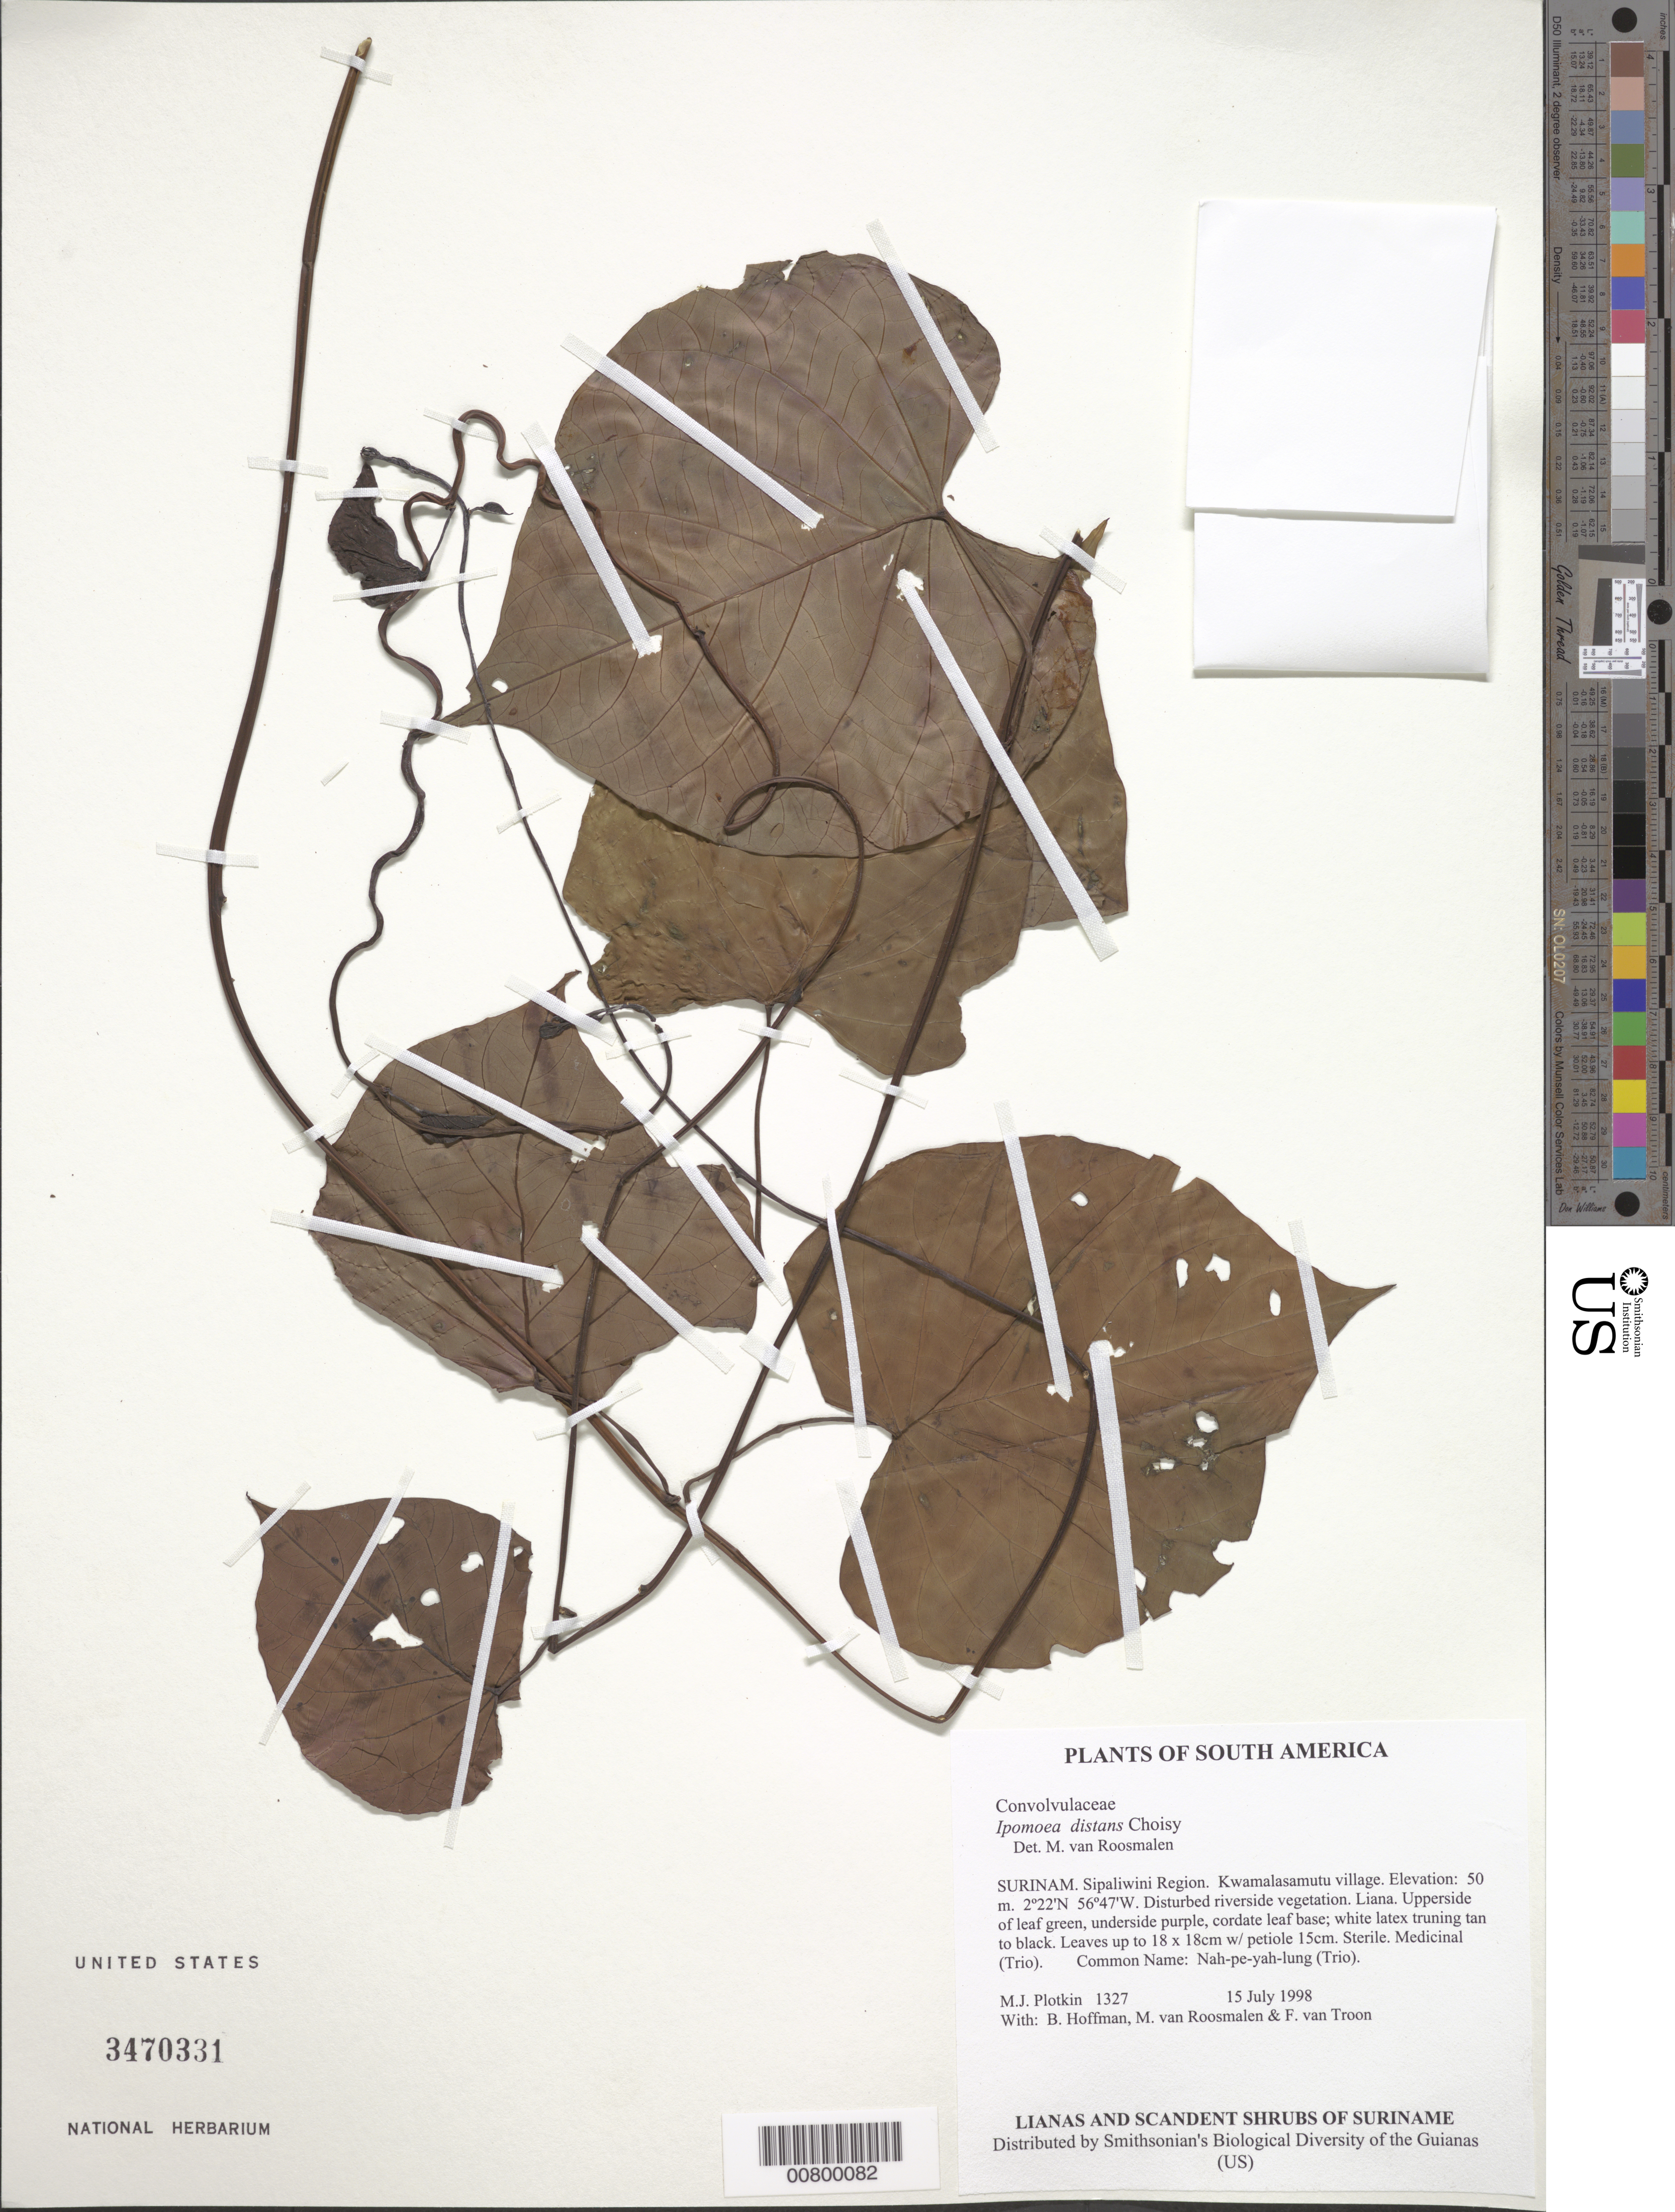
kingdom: Plantae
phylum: Tracheophyta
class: Magnoliopsida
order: Solanales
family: Convolvulaceae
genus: Ipomoea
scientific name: Ipomoea distans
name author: Choisy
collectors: M. Plotkin, B. Hoffman, M. Van Roosmalen & F. Van Troon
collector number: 1327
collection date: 1998-07-15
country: Suriname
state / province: Sipaliwini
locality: Sipaliwini Region, Kwamalasamutu village.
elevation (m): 50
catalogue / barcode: US 3470331